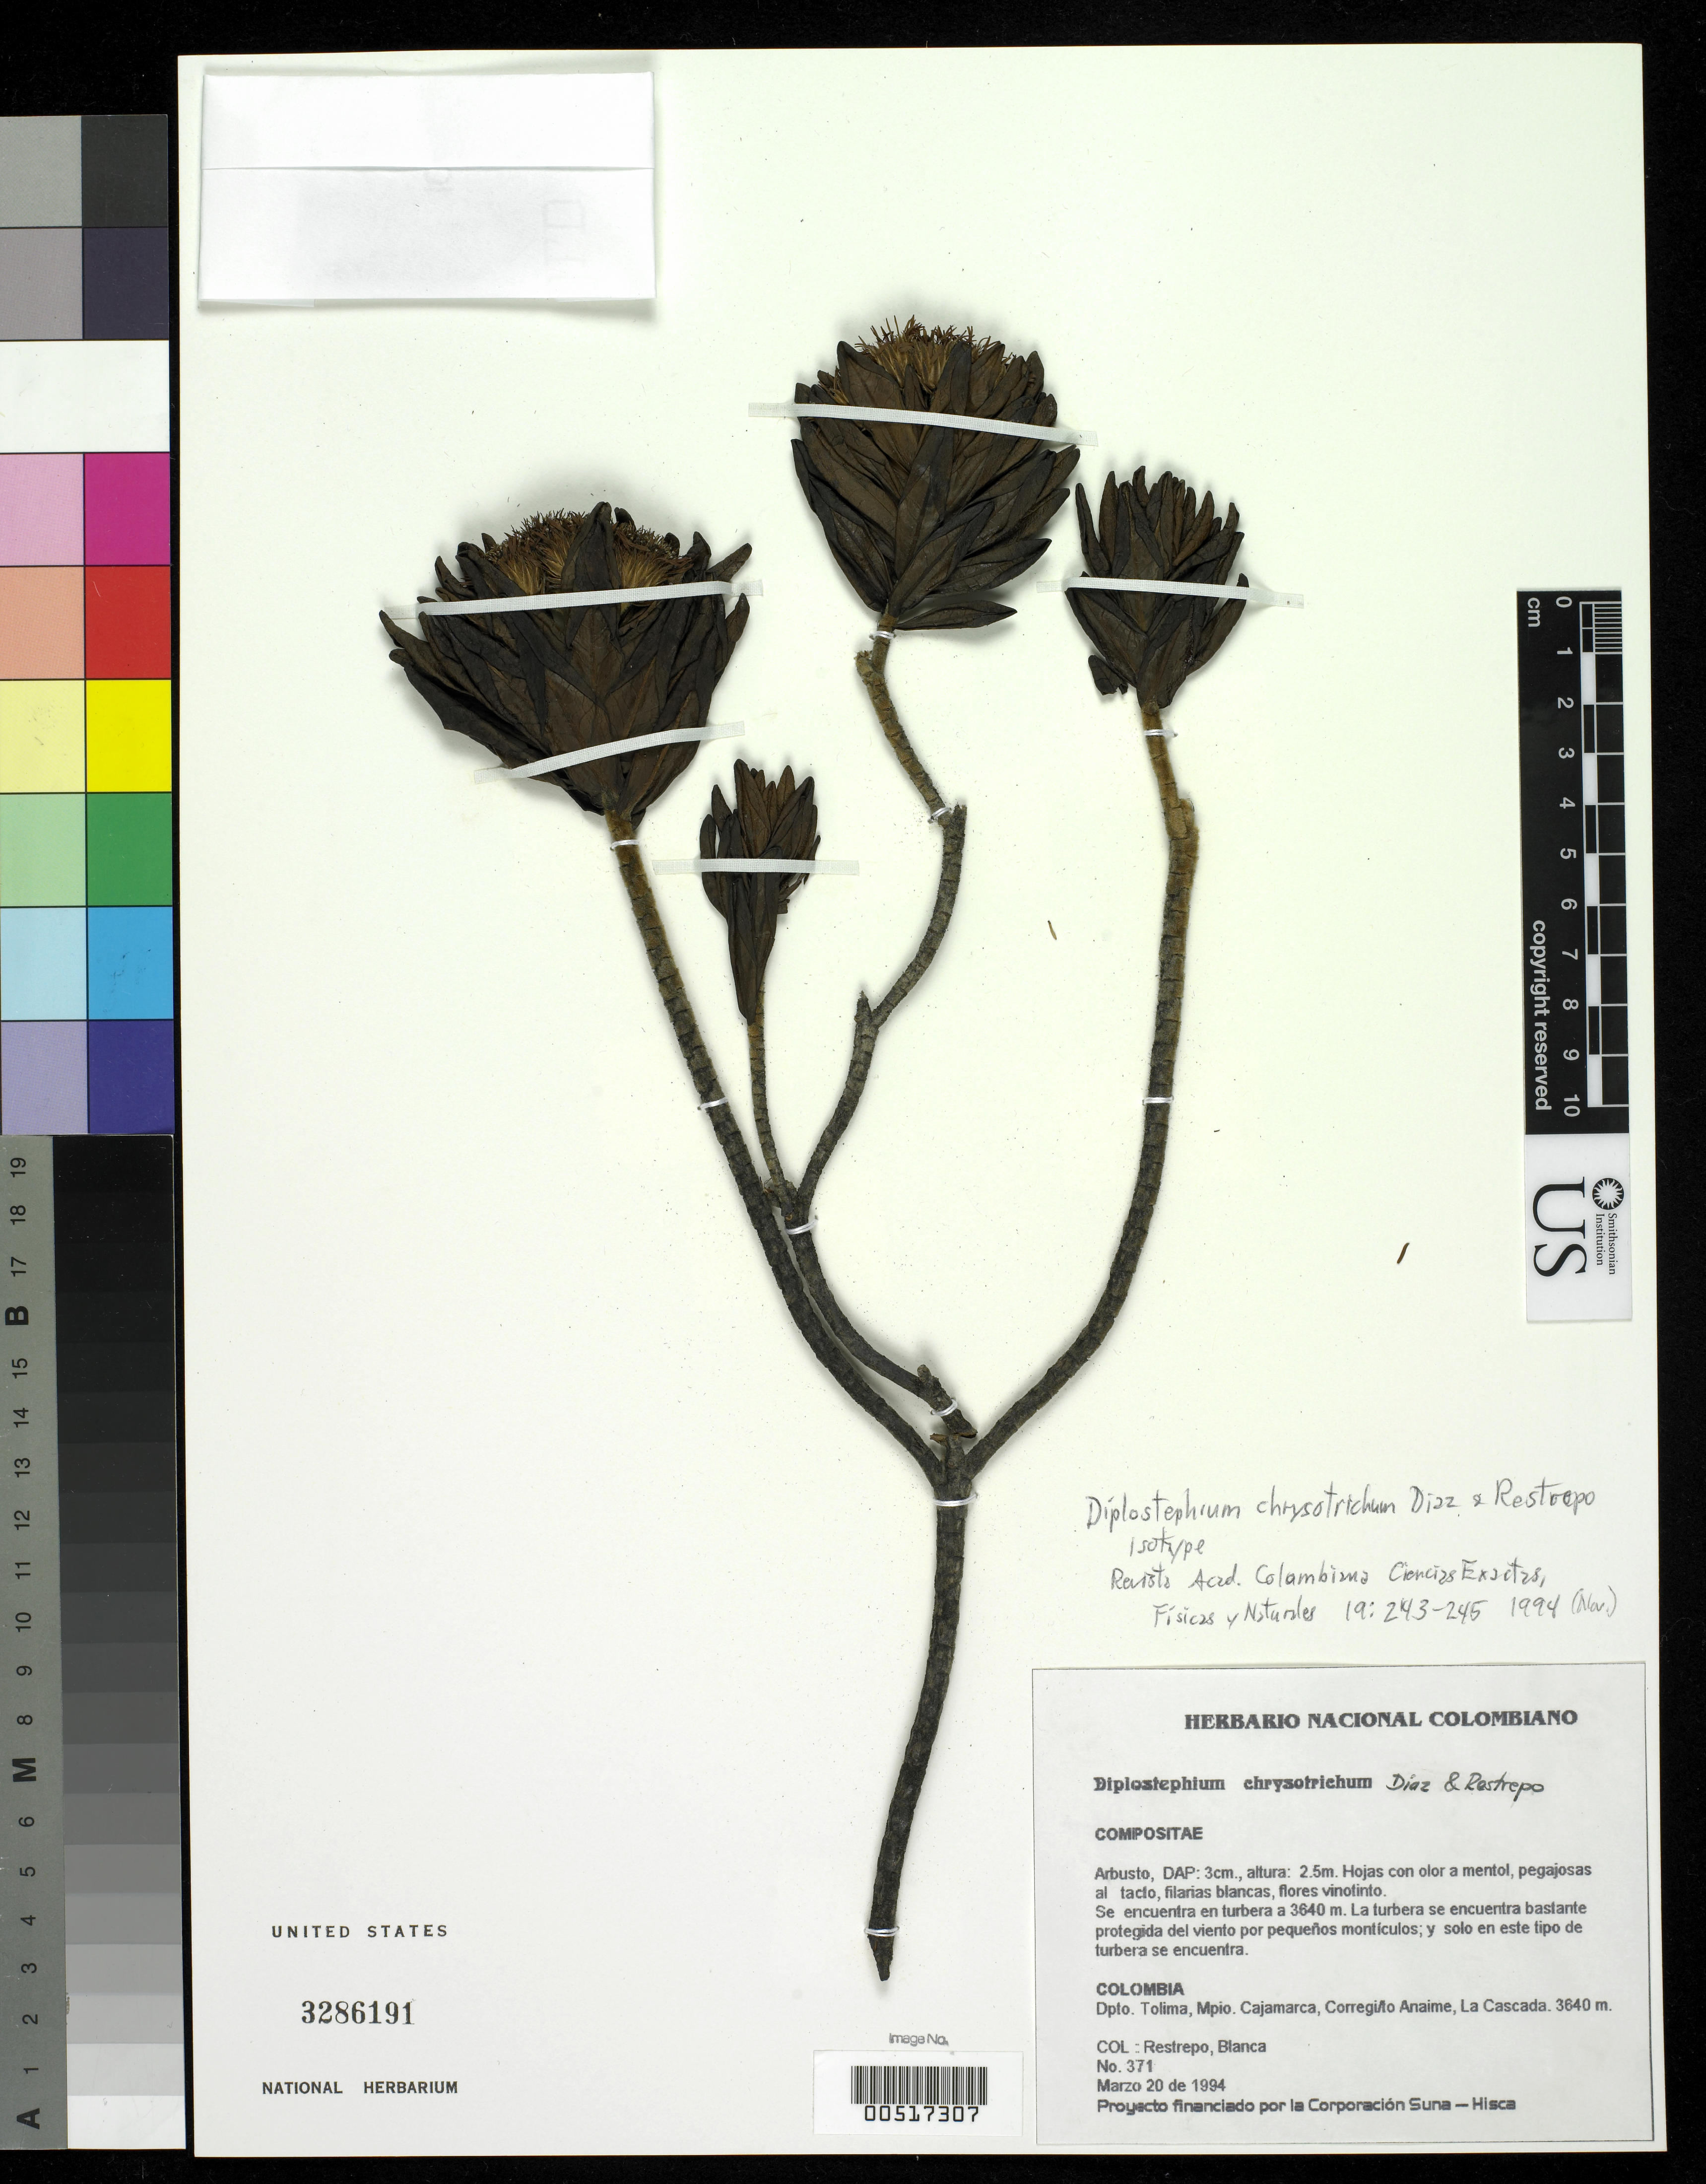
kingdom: Plantae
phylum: Tracheophyta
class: Magnoliopsida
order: Asterales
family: Asteraceae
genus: Diplostephium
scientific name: Diplostephium chrysotrichum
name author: S. Díaz & Restrepo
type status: Isotype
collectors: B. Restrepo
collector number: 371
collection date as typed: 20 Mar 1994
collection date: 1994-03-20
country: Colombia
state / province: Tolima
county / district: Cajamarca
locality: Correguito Anaime, La Cascada.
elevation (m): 3640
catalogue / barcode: US 3286191